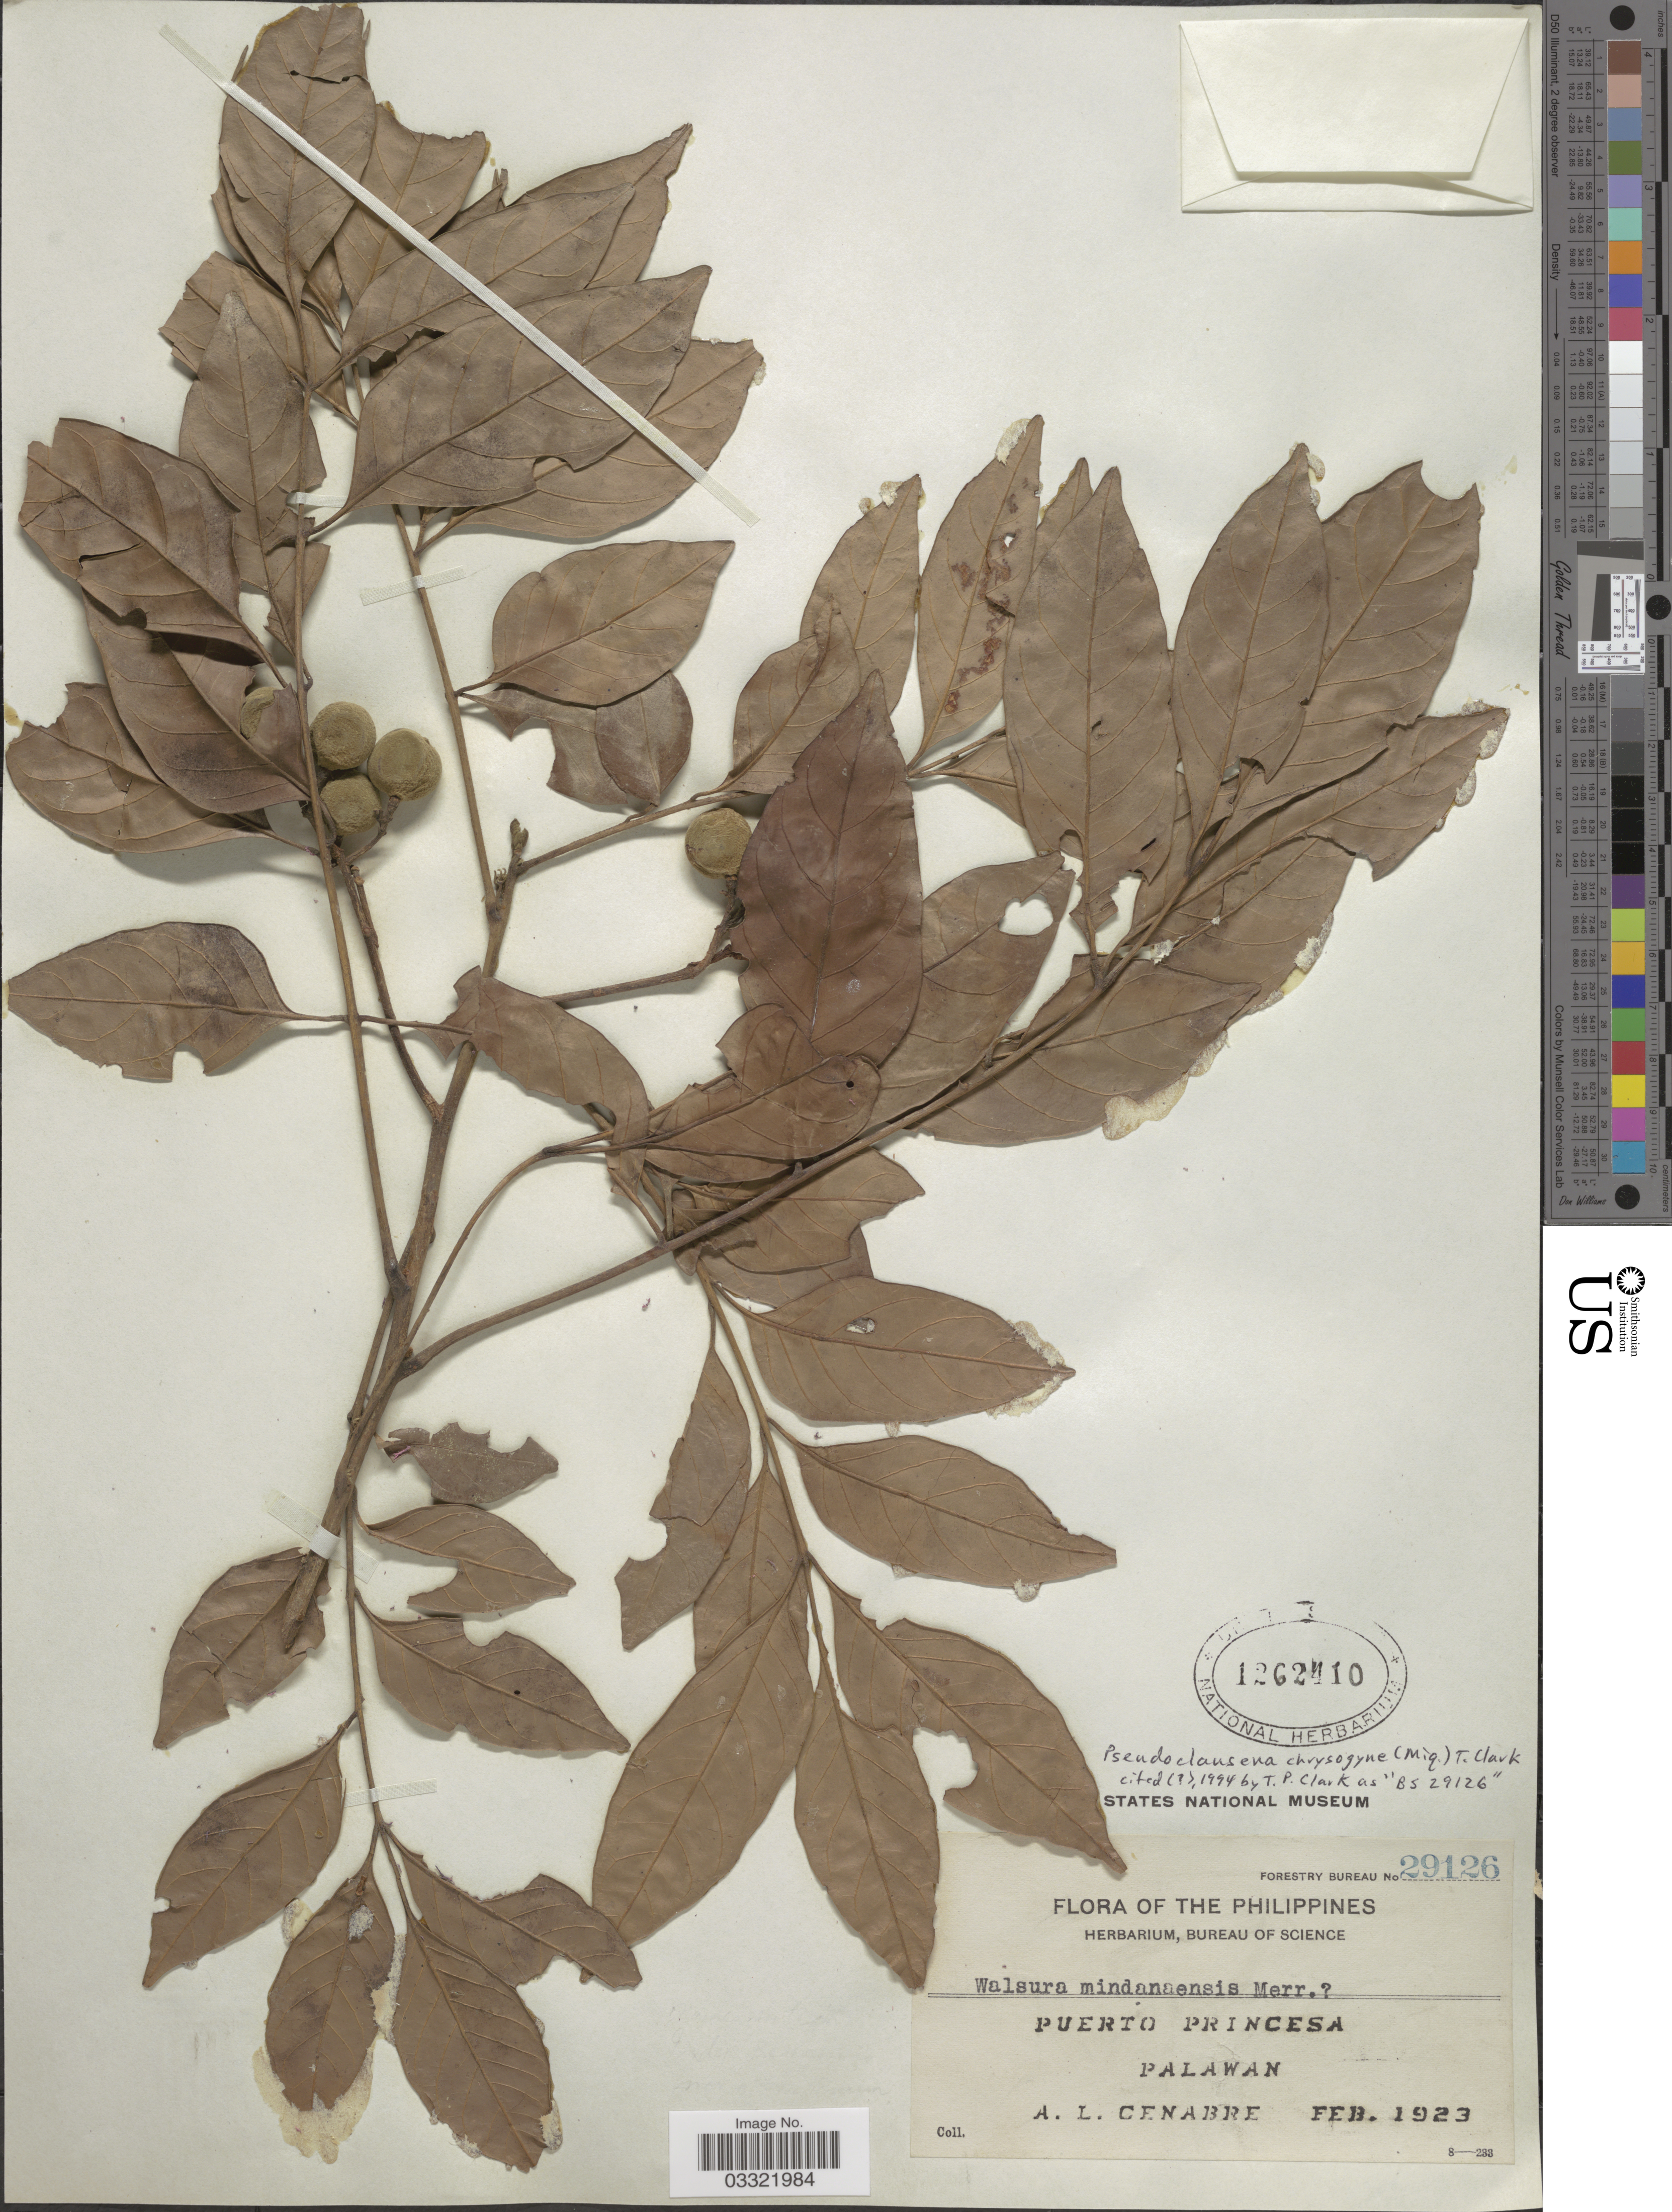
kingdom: Plantae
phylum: Tracheophyta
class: Magnoliopsida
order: Sapindales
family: Meliaceae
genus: Pseudoclausena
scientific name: Pseudoclausena chrysogyne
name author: (Miq.) T.P. Clark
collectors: A. Cenabre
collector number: Forestry Bureau 29126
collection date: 1923-02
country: Philippines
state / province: Mimaropa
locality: Puerta Princesa, Palawan.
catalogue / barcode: US 1262410